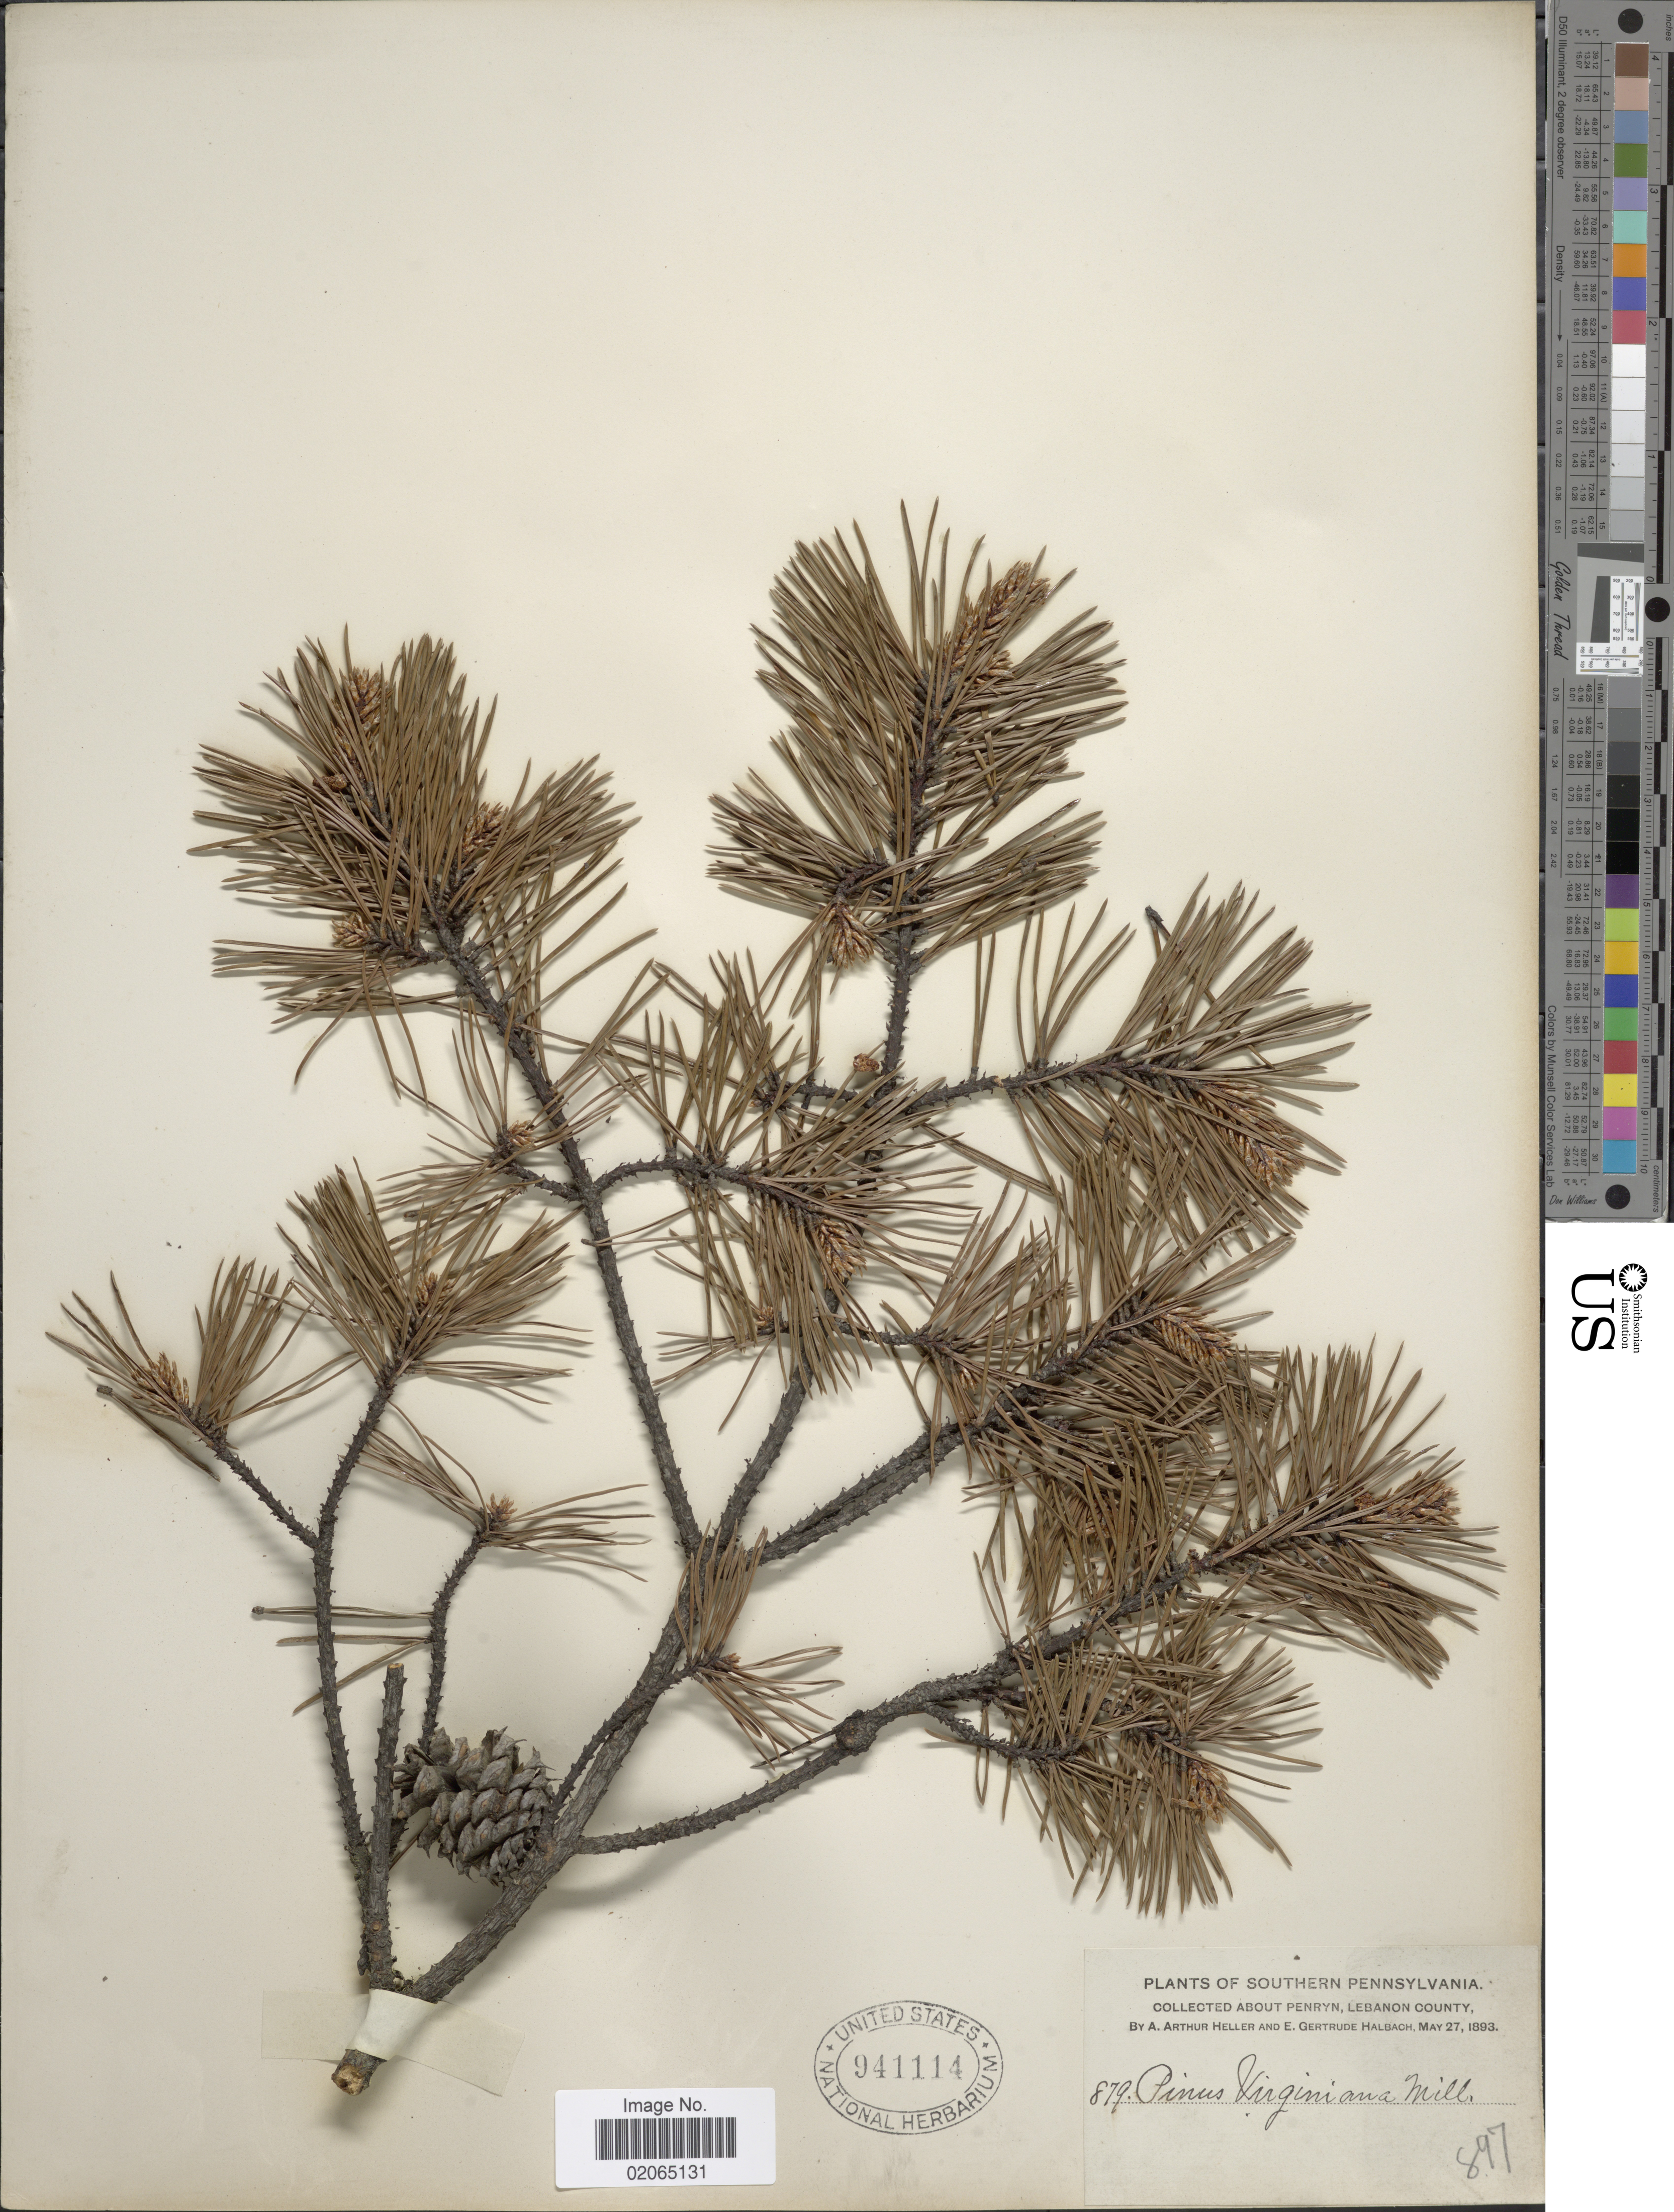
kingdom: Plantae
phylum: Tracheophyta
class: Pinopsida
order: Pinales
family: Pinaceae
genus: Pinus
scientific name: Pinus virginiana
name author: Mill.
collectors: A. A. Heller & E. G. Heller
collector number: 879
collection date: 1893-05-27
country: United States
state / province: Pennsylvania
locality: Southern Pennsylvania, about Penryn, lebanon County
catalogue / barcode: US 941114